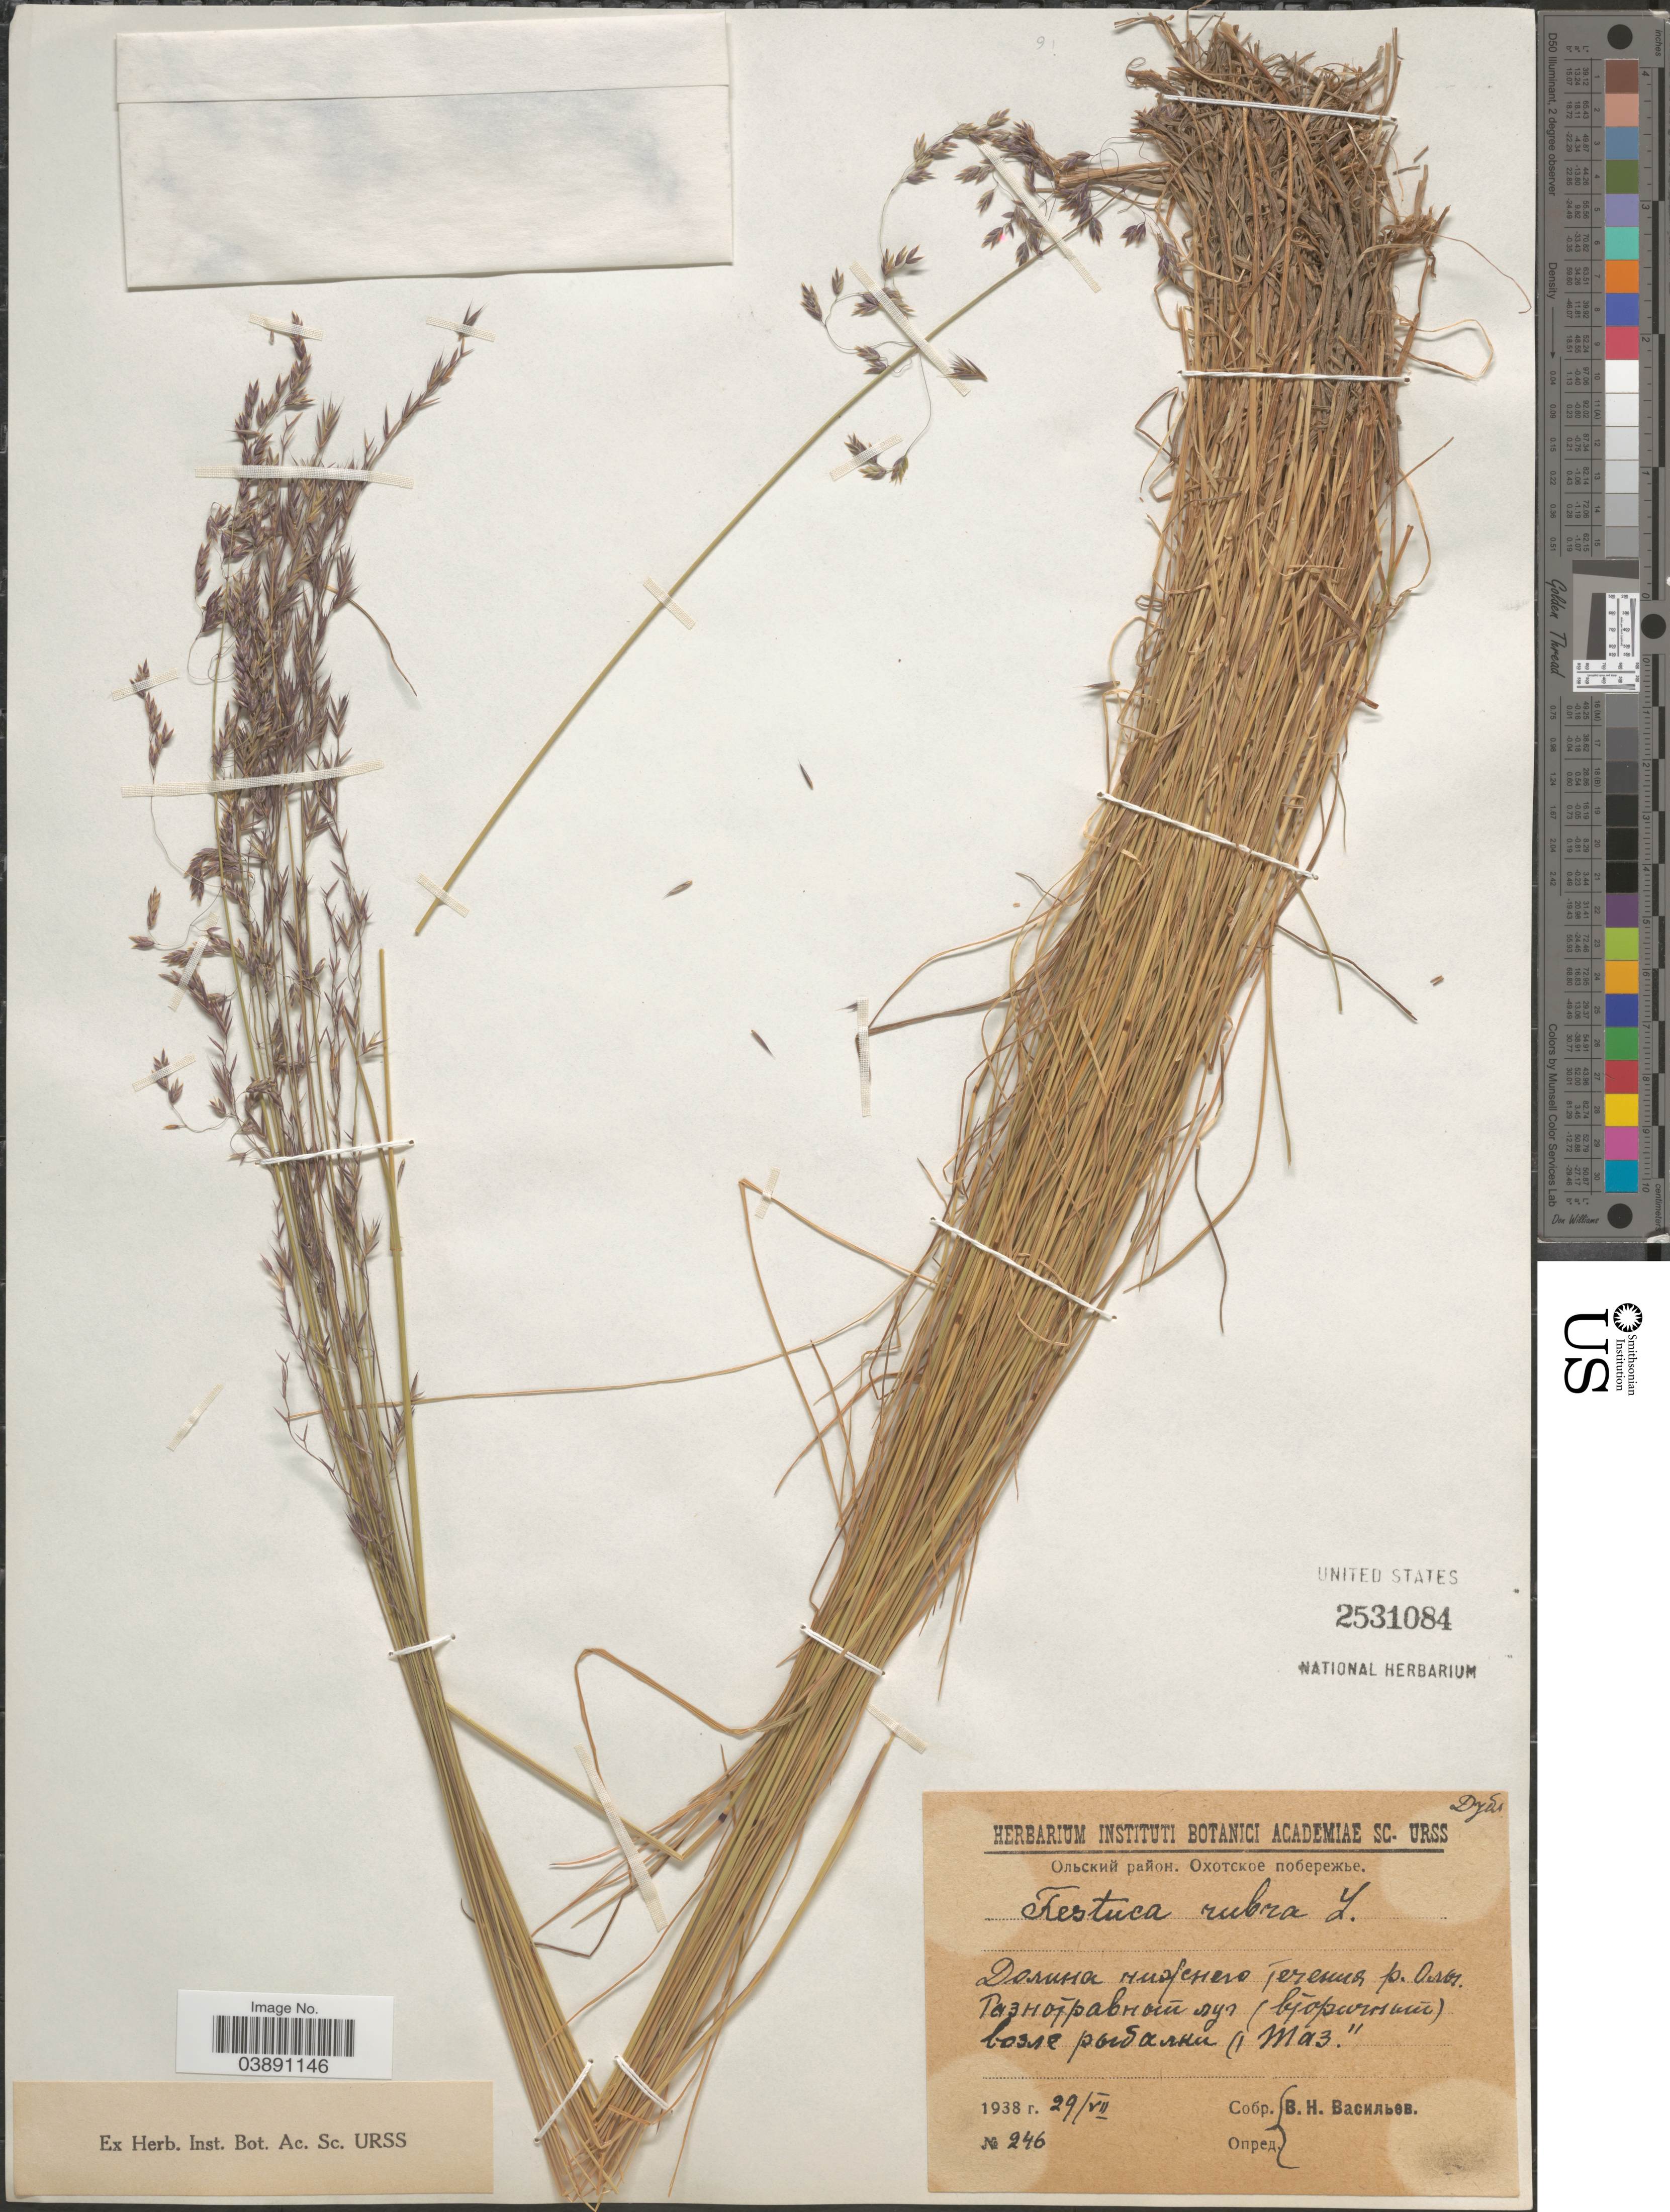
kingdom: Plantae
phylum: Tracheophyta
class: Liliopsida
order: Poales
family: Poaceae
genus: Festuca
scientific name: Festuca rubra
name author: L.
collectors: V. Vasilev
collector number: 246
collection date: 1938-07-29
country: Russian Federation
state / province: Magadan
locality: Sea of Okhotsk, Olskiy District, Valley of river Ola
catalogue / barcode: US 2531084